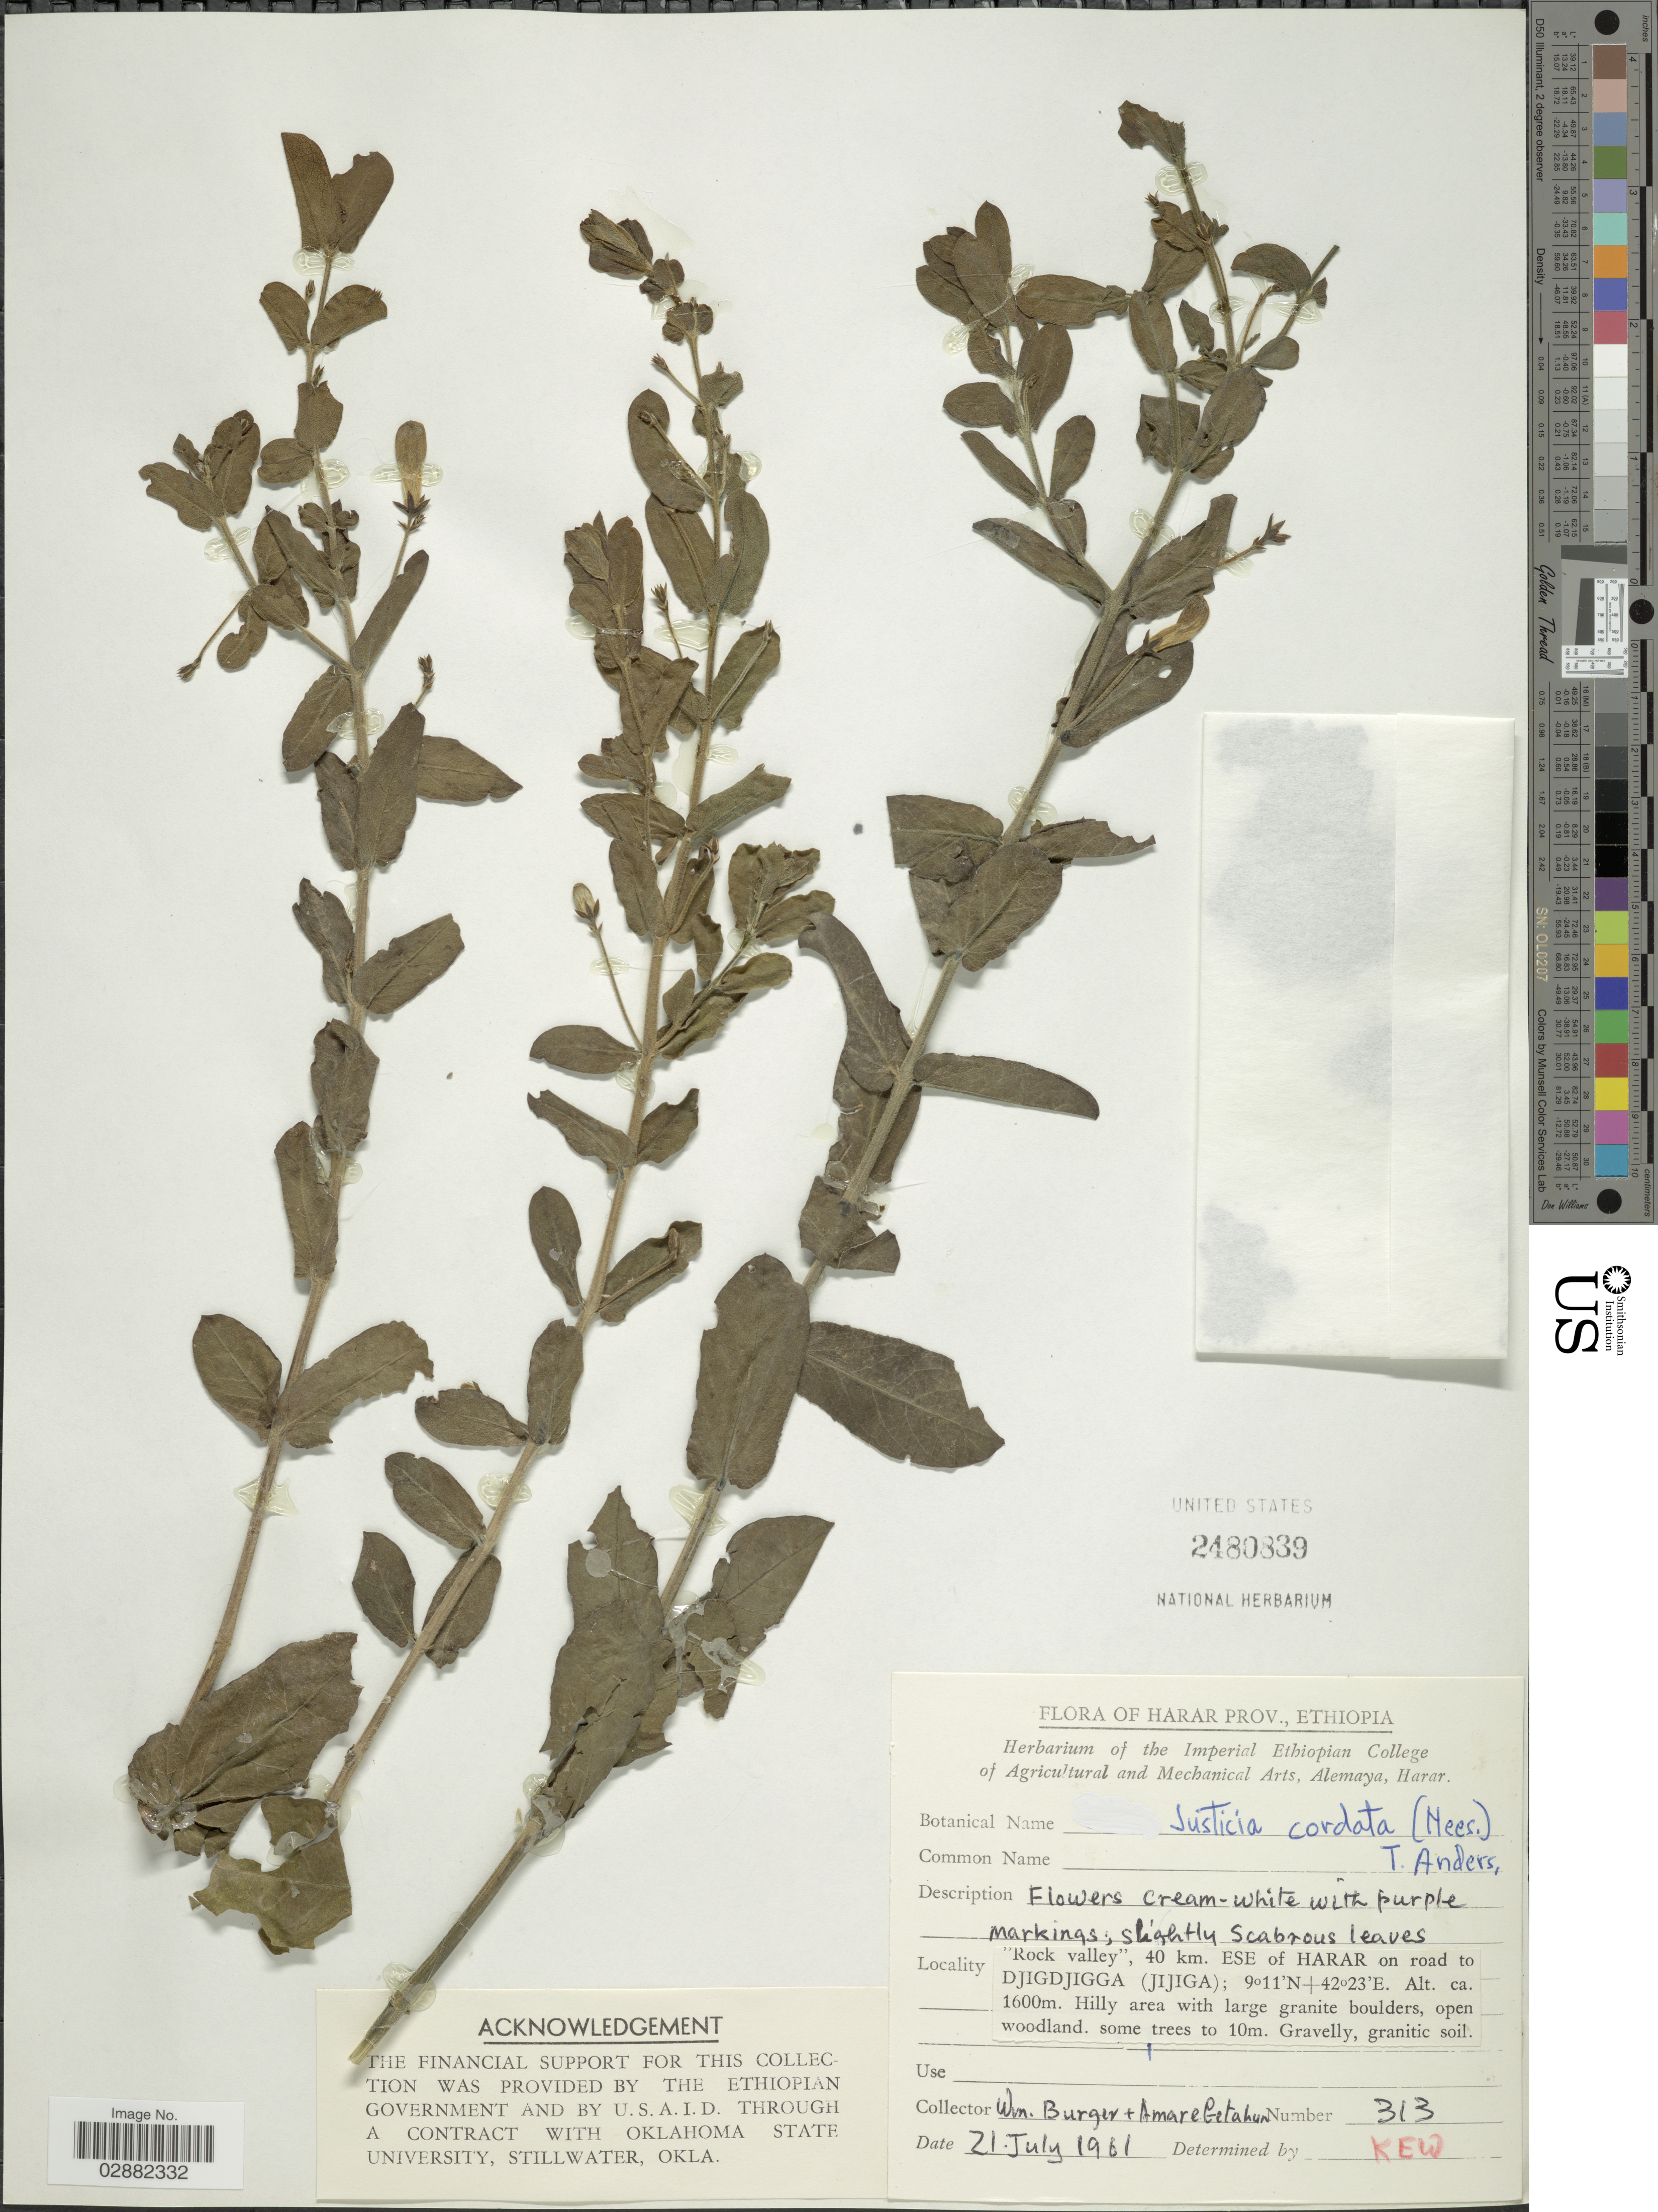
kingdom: Plantae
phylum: Tracheophyta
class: Magnoliopsida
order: Lamiales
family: Acanthaceae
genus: Justicia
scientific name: Justicia cordata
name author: (Nees) T. Anderson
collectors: W. Burger & A. Getahun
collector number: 313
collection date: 1961-07-21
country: Ethiopia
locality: Harar prov. Rock valley, 40 km. ESE of Harar on road to Djigdjigga (Jijiga).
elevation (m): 1600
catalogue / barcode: US 2480839